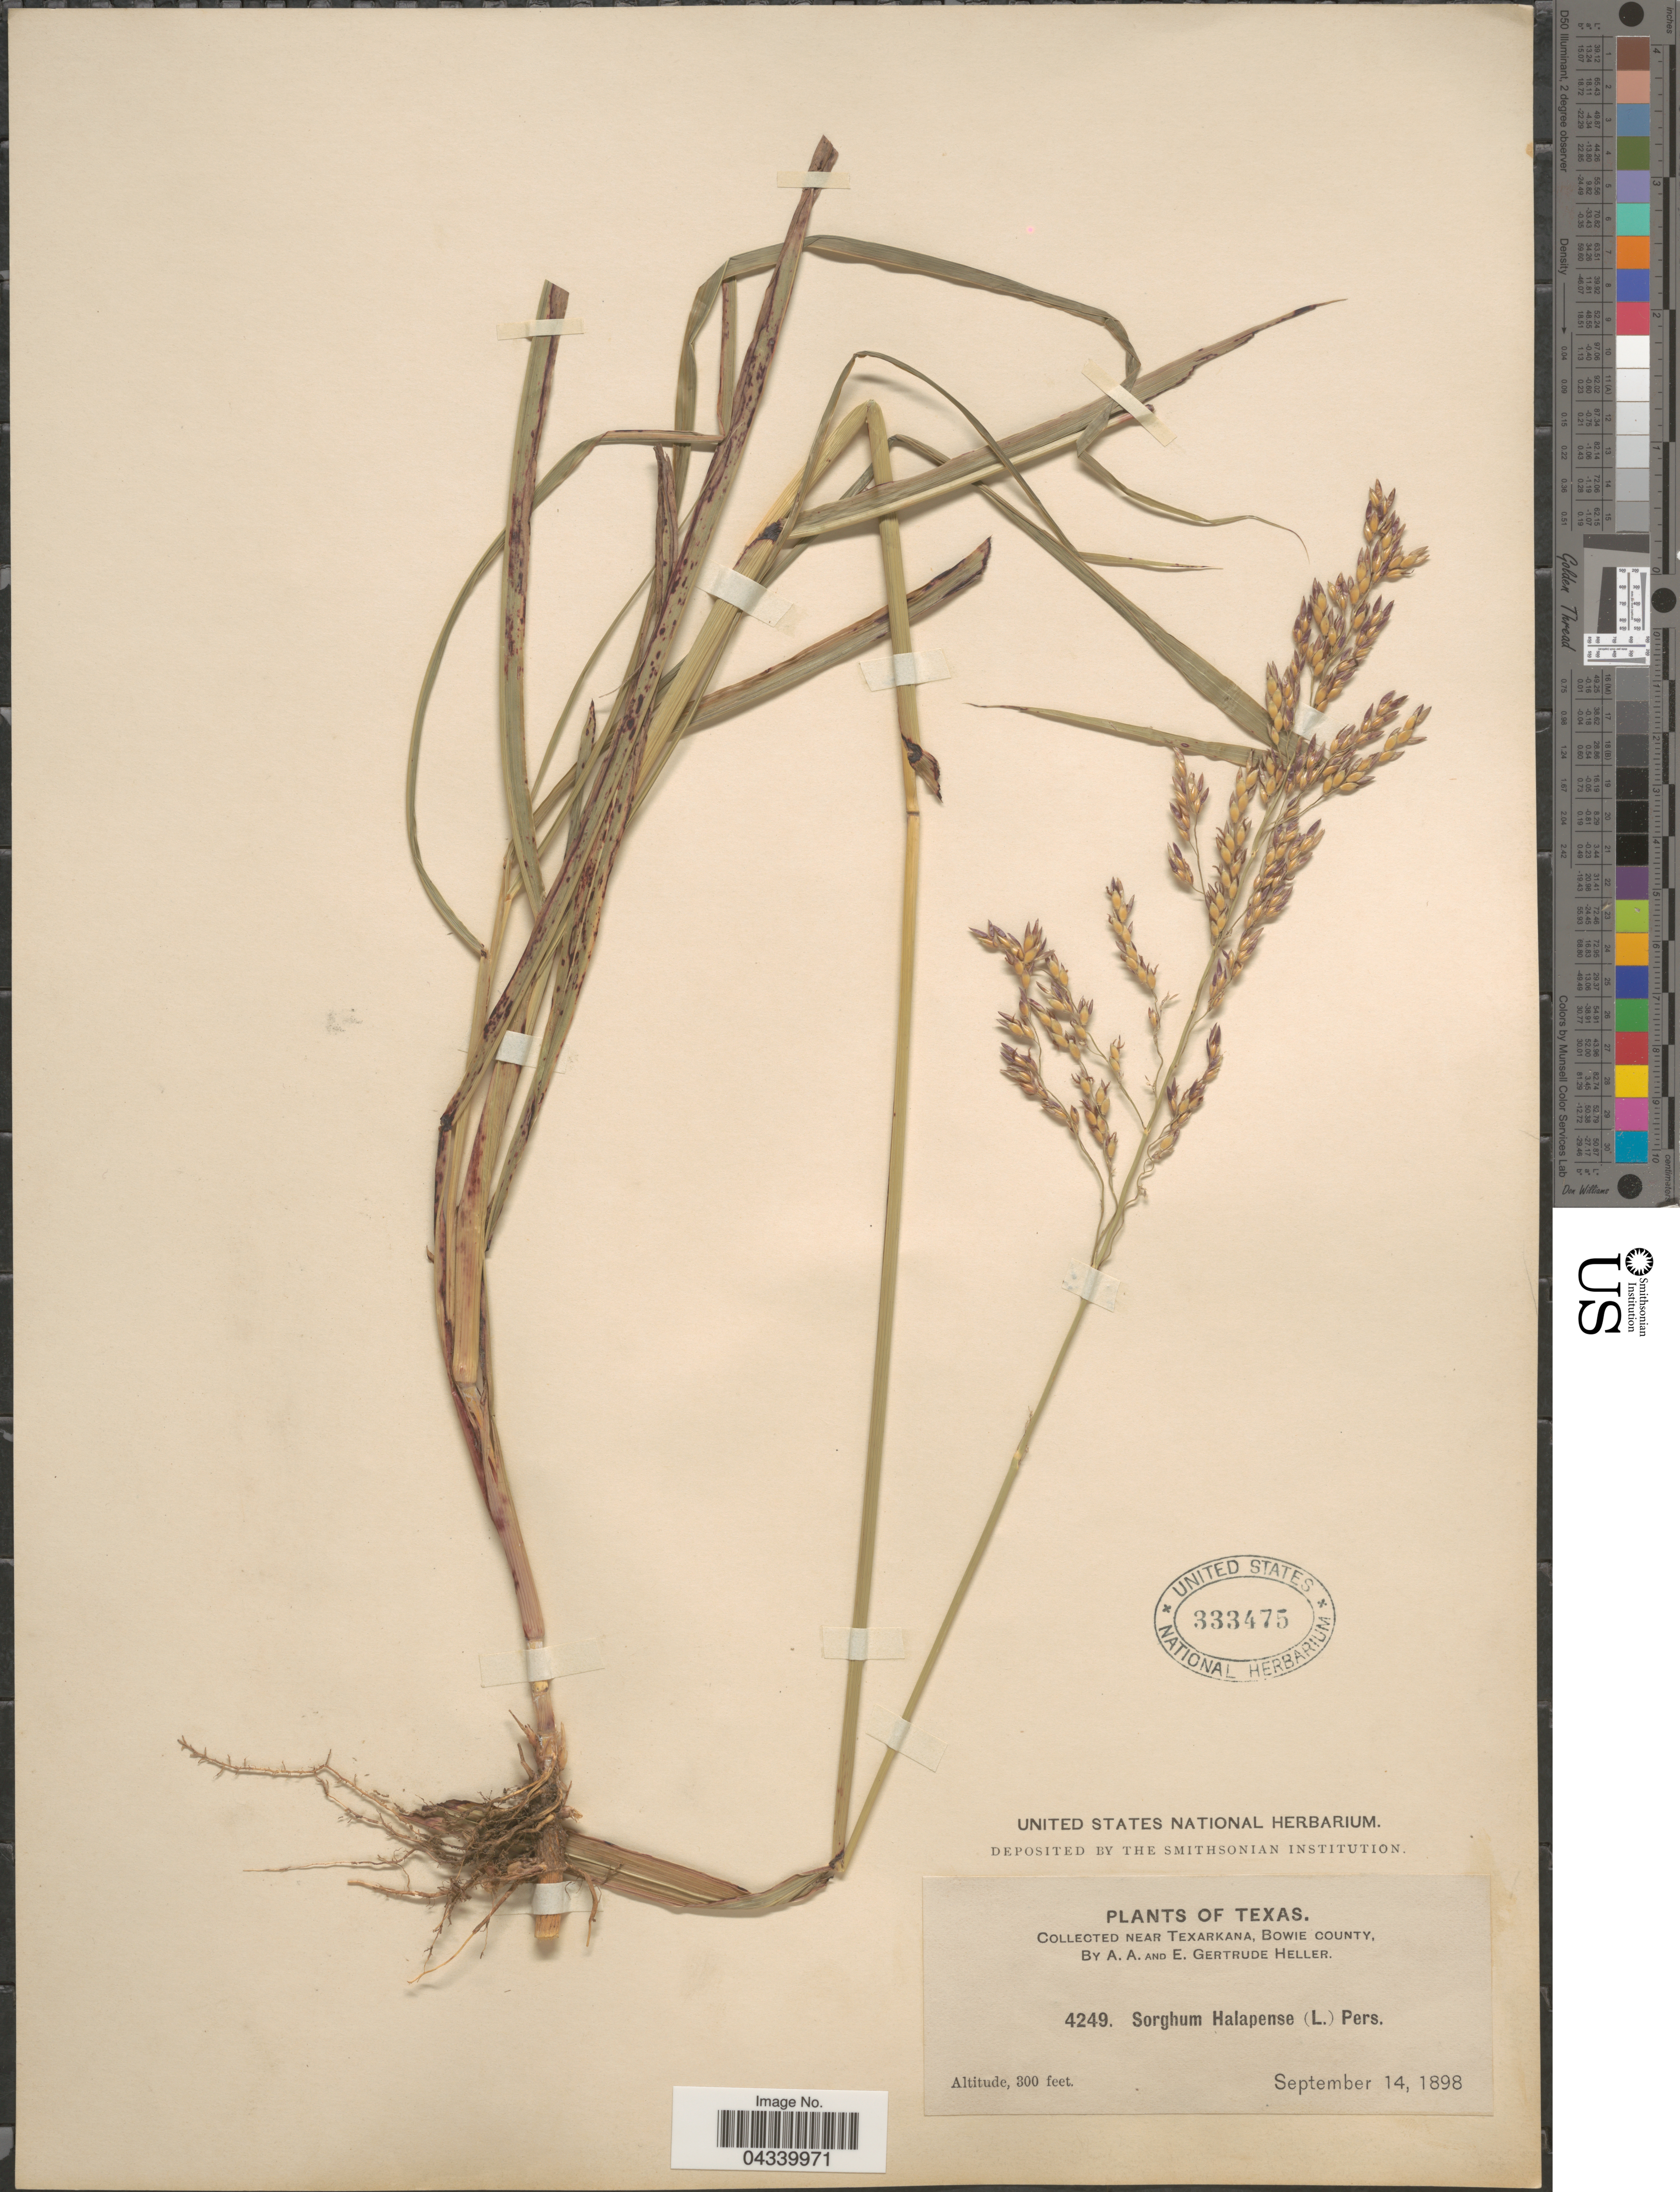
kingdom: Plantae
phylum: Tracheophyta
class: Liliopsida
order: Poales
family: Poaceae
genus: Sorghum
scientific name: Sorghum halepense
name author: (L.) Pers.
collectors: A. A. Heller & E. G. Heller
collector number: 4249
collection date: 1898-09-14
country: United States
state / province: Texas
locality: Near Texarkana, Bowie County.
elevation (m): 91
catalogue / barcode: US 333475